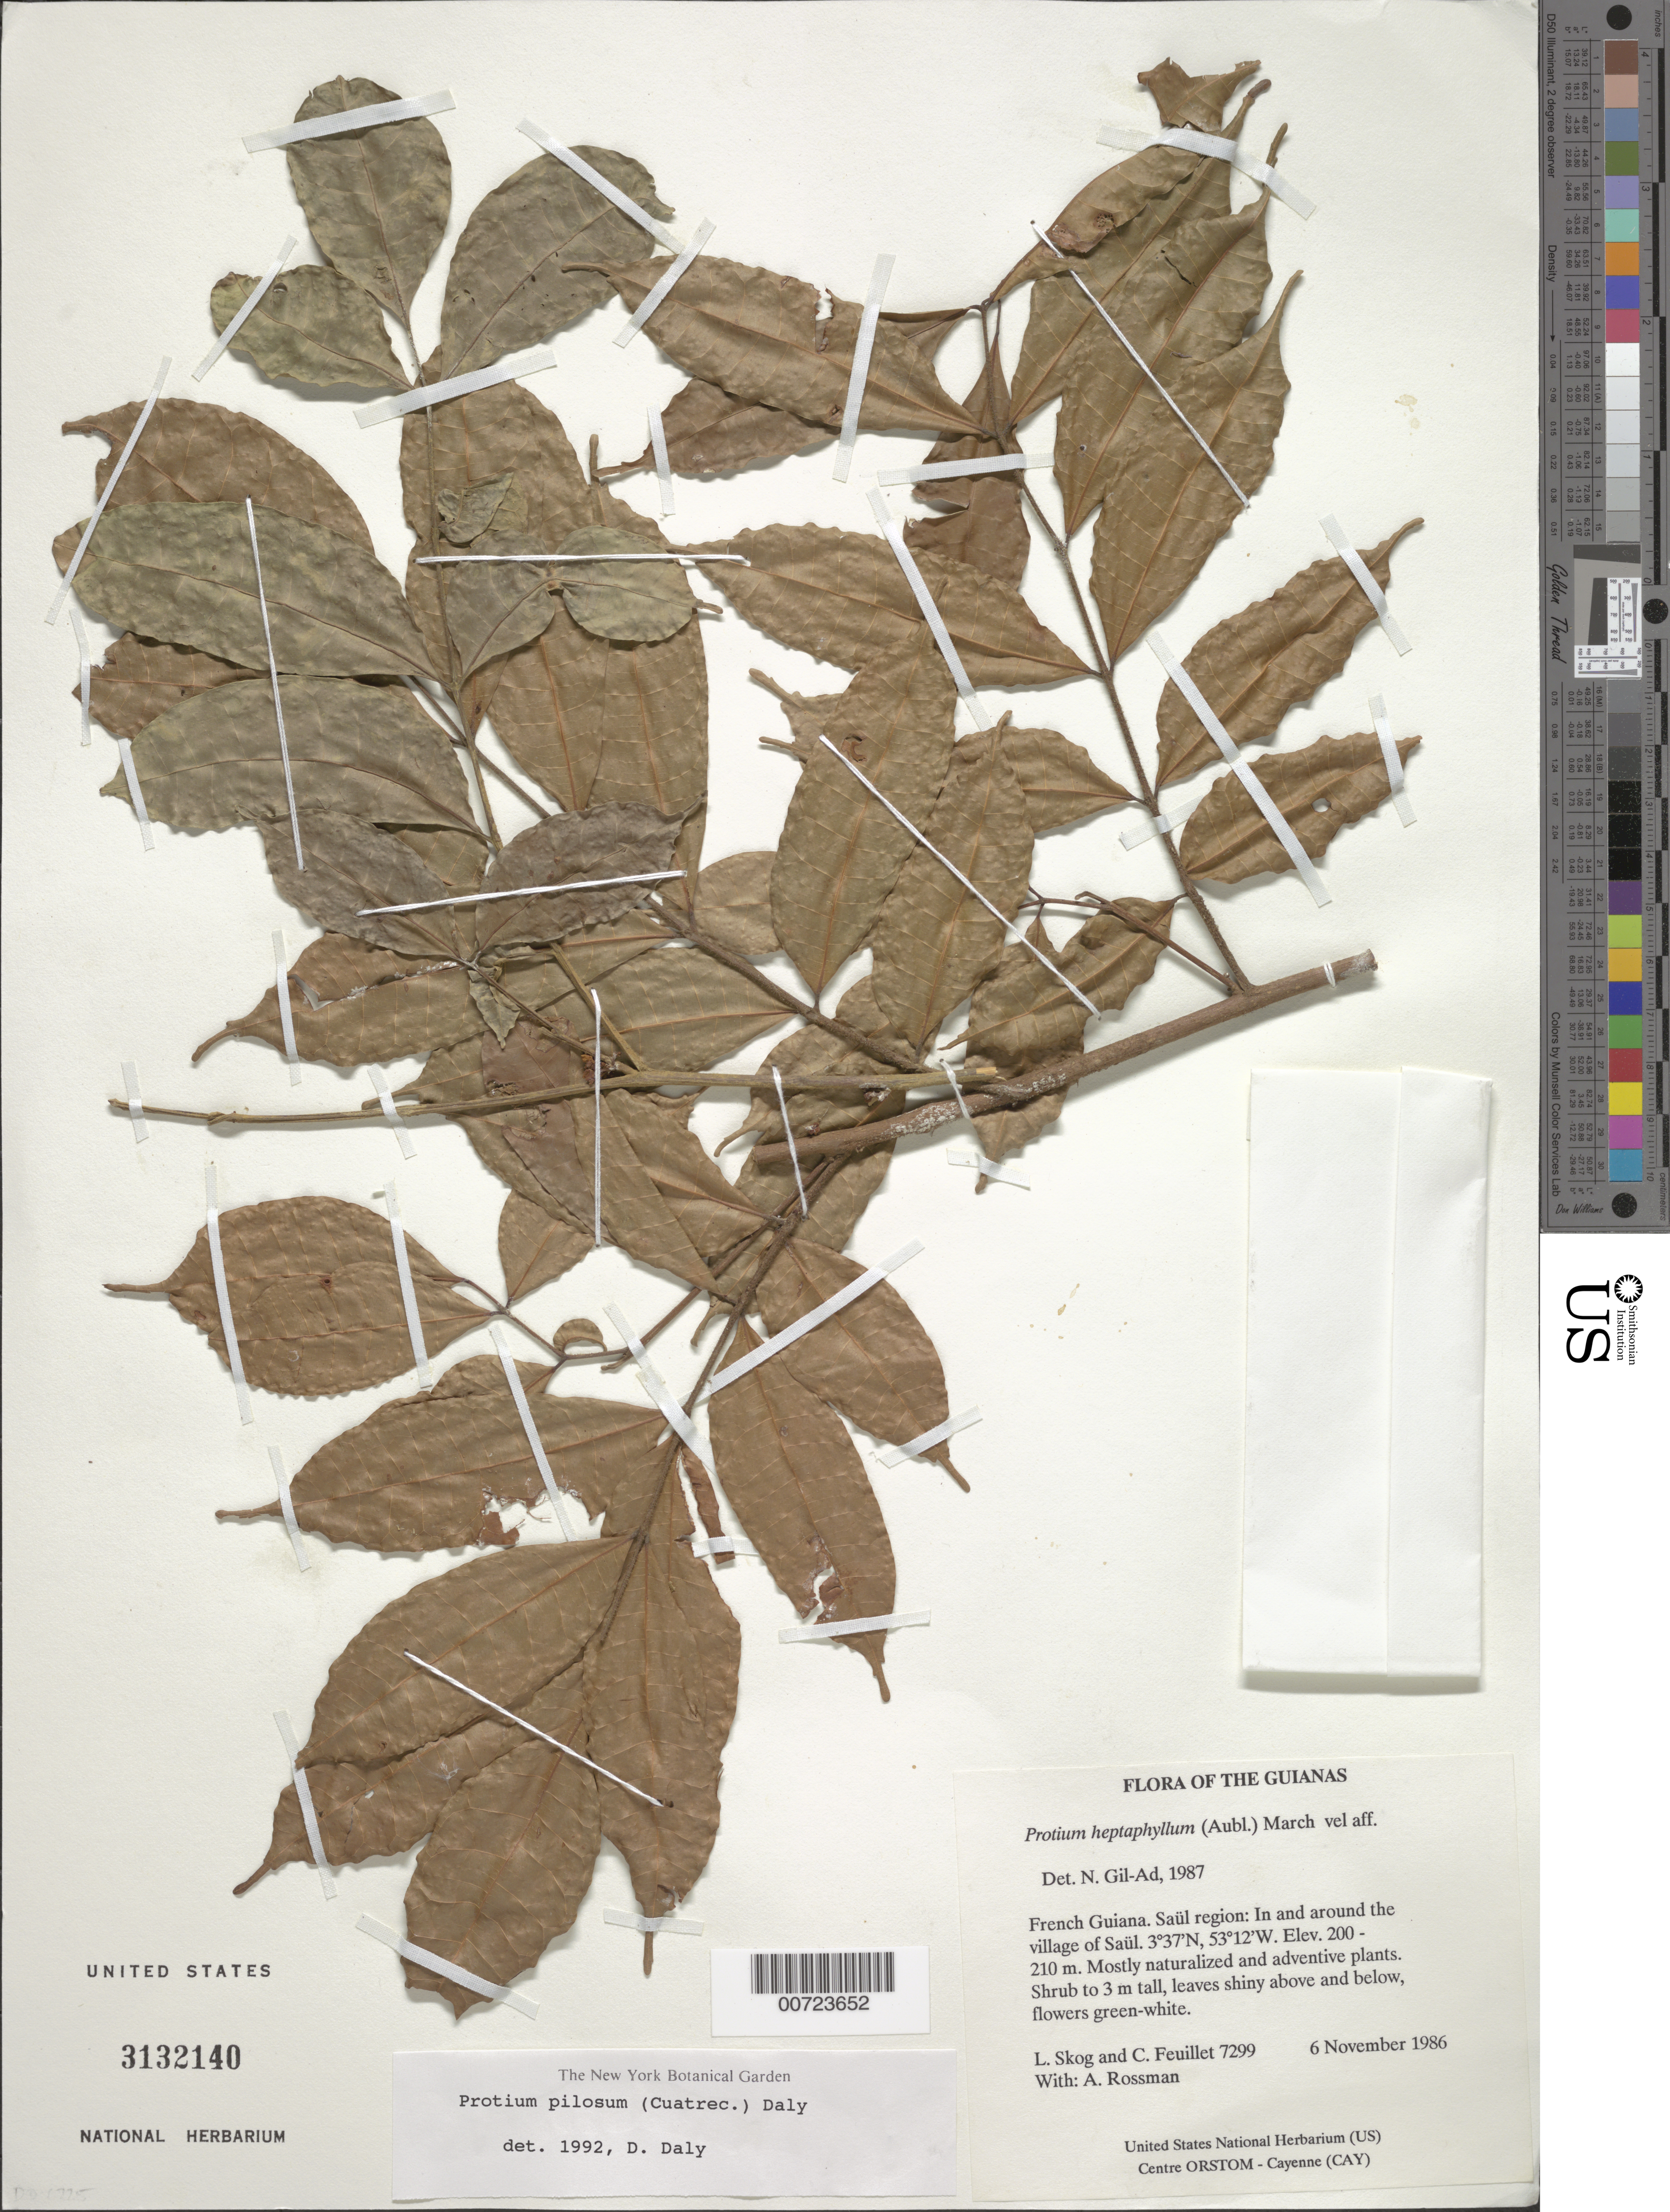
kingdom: Plantae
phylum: Tracheophyta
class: Magnoliopsida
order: Sapindales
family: Burseraceae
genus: Protium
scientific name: Protium pilosum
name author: (Cuatrec.) Daly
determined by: Daly, D. C.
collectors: L. E. Skog, C. Feuillet & A. Rossman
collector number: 7299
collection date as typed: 6 November 1986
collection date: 1986-11-06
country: French Guiana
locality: Saül. In and around the village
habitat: Mostly naturalized and adventive plants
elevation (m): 200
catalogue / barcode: US 3132140